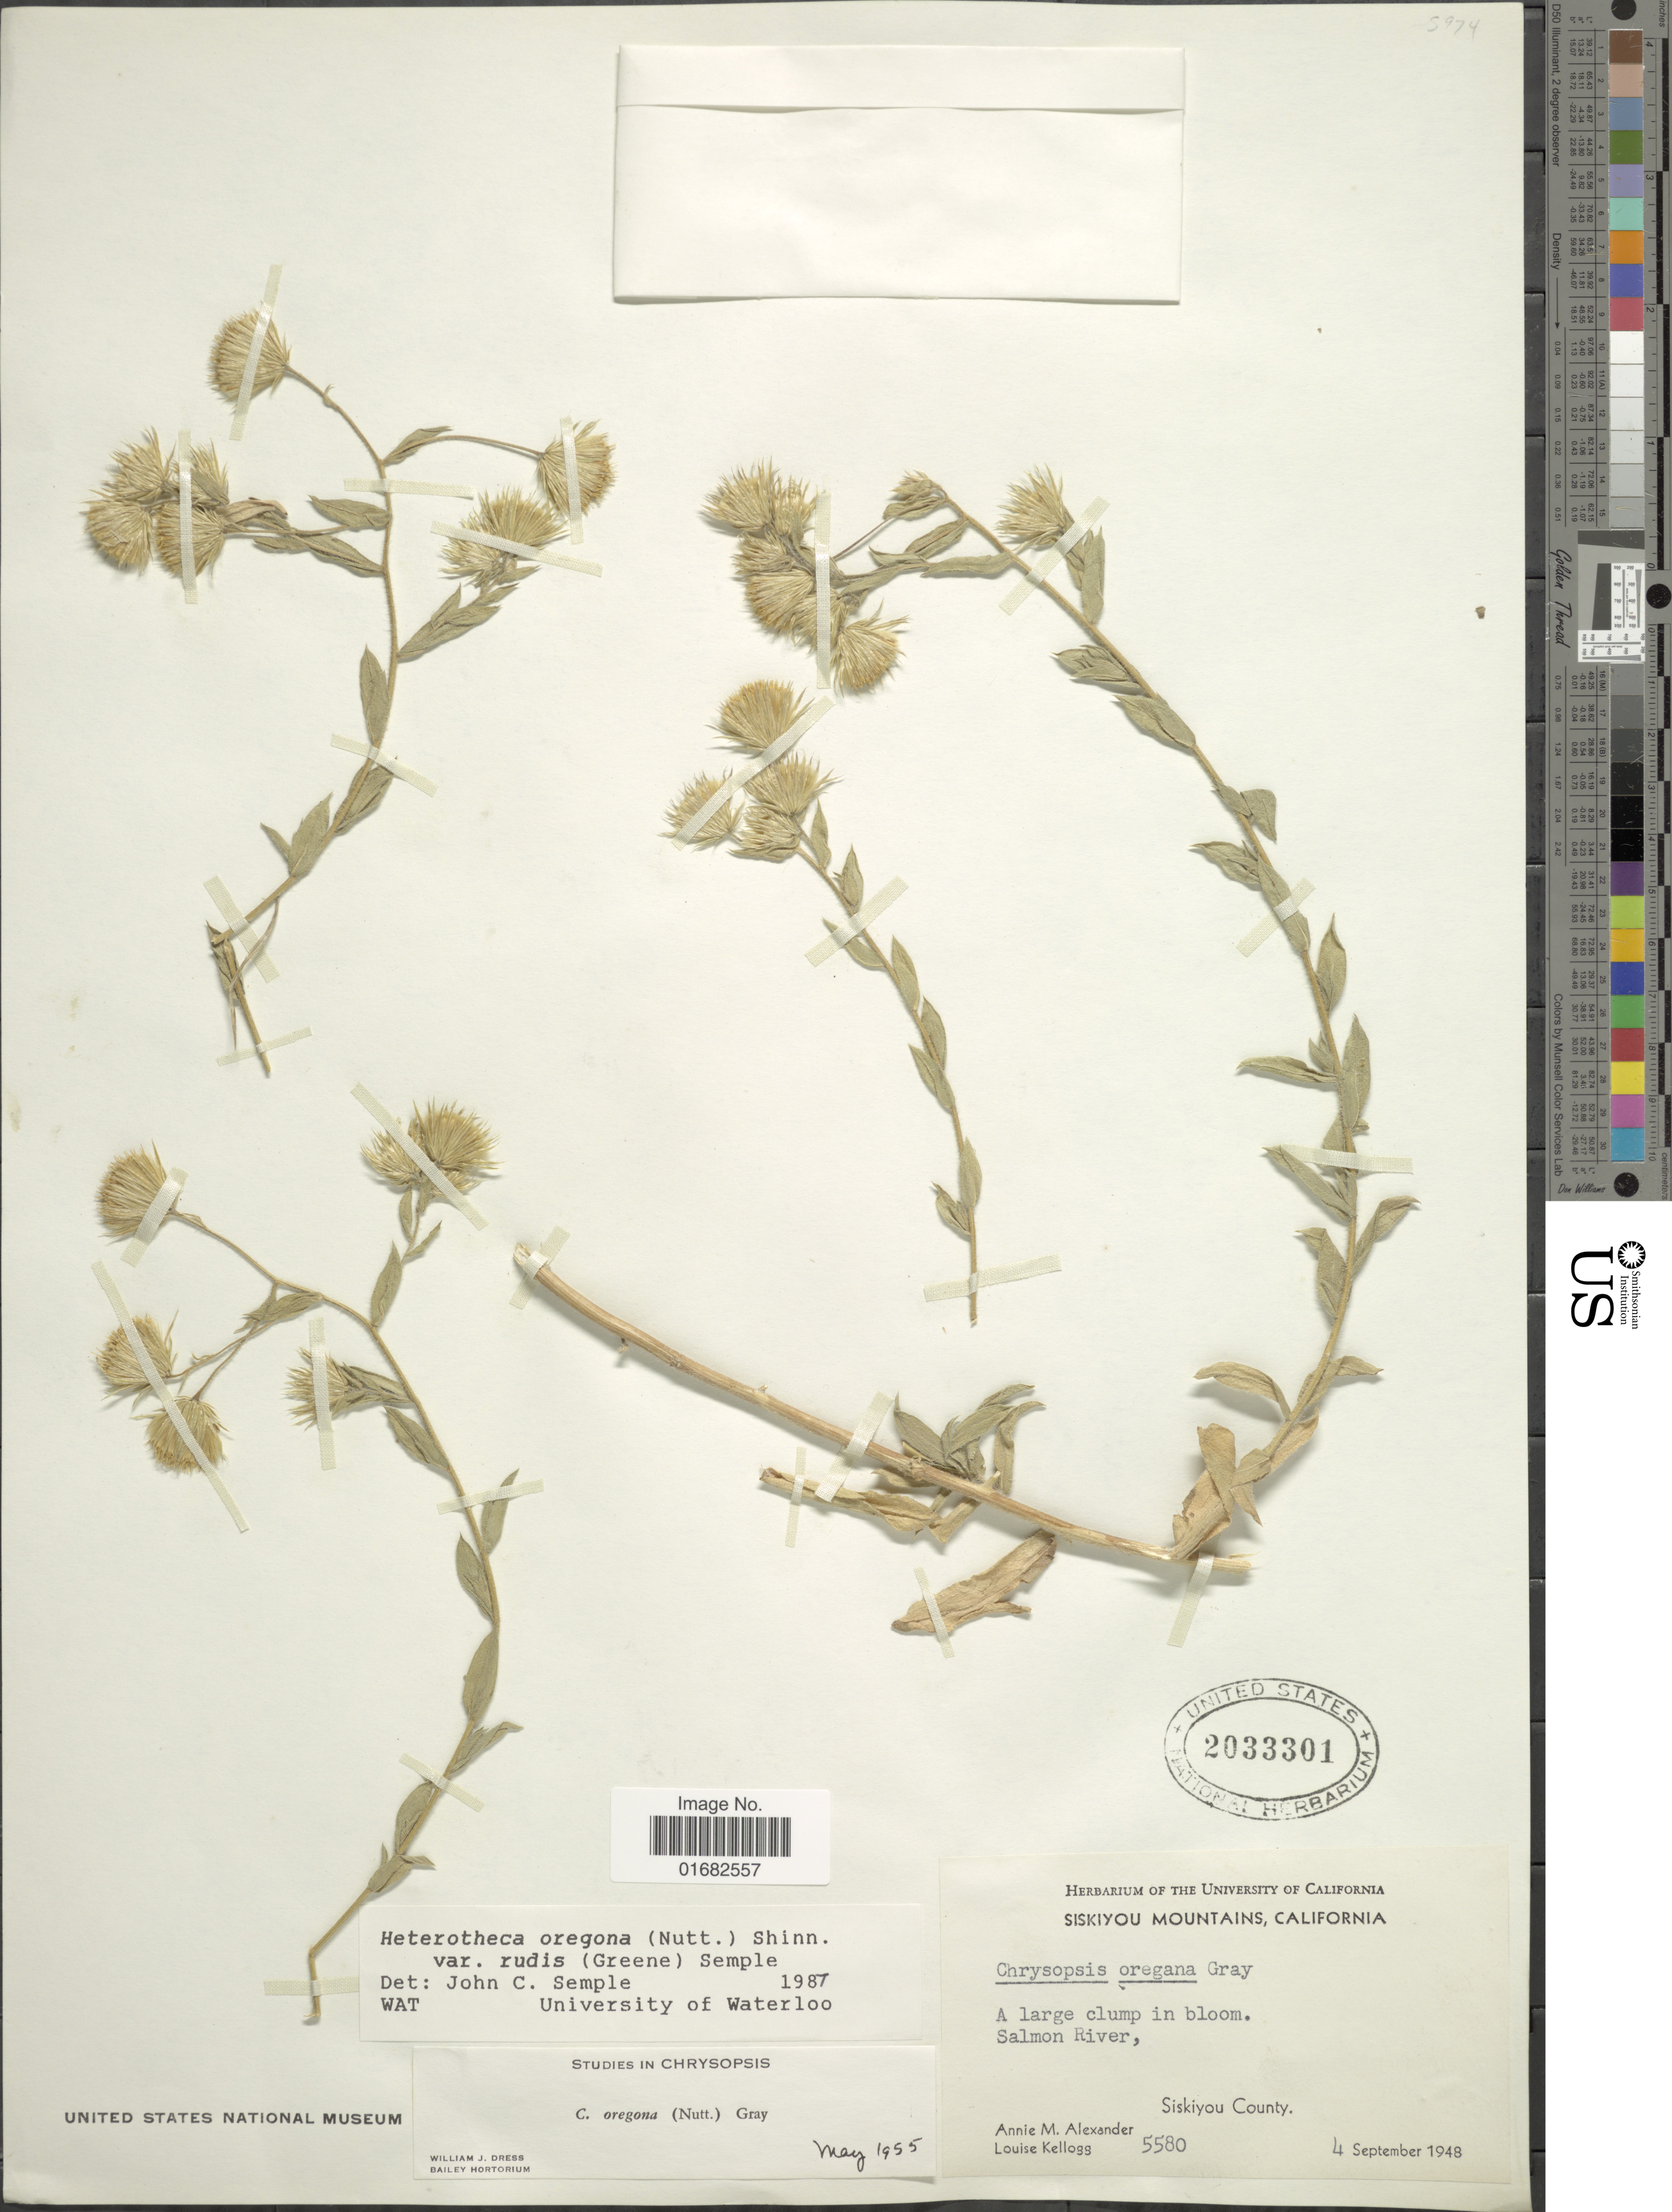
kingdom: Plantae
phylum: Tracheophyta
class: Magnoliopsida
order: Asterales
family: Asteraceae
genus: Heterotheca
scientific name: Heterotheca oregona var. rudis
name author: (Greene) Semple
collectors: A. M. Alexander & L. Kellogg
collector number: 5580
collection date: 1948-09-04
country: United States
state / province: California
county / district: Siskiyou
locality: Siskiyou Mountains, Salmon River, Siskiyou County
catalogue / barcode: US 2033301